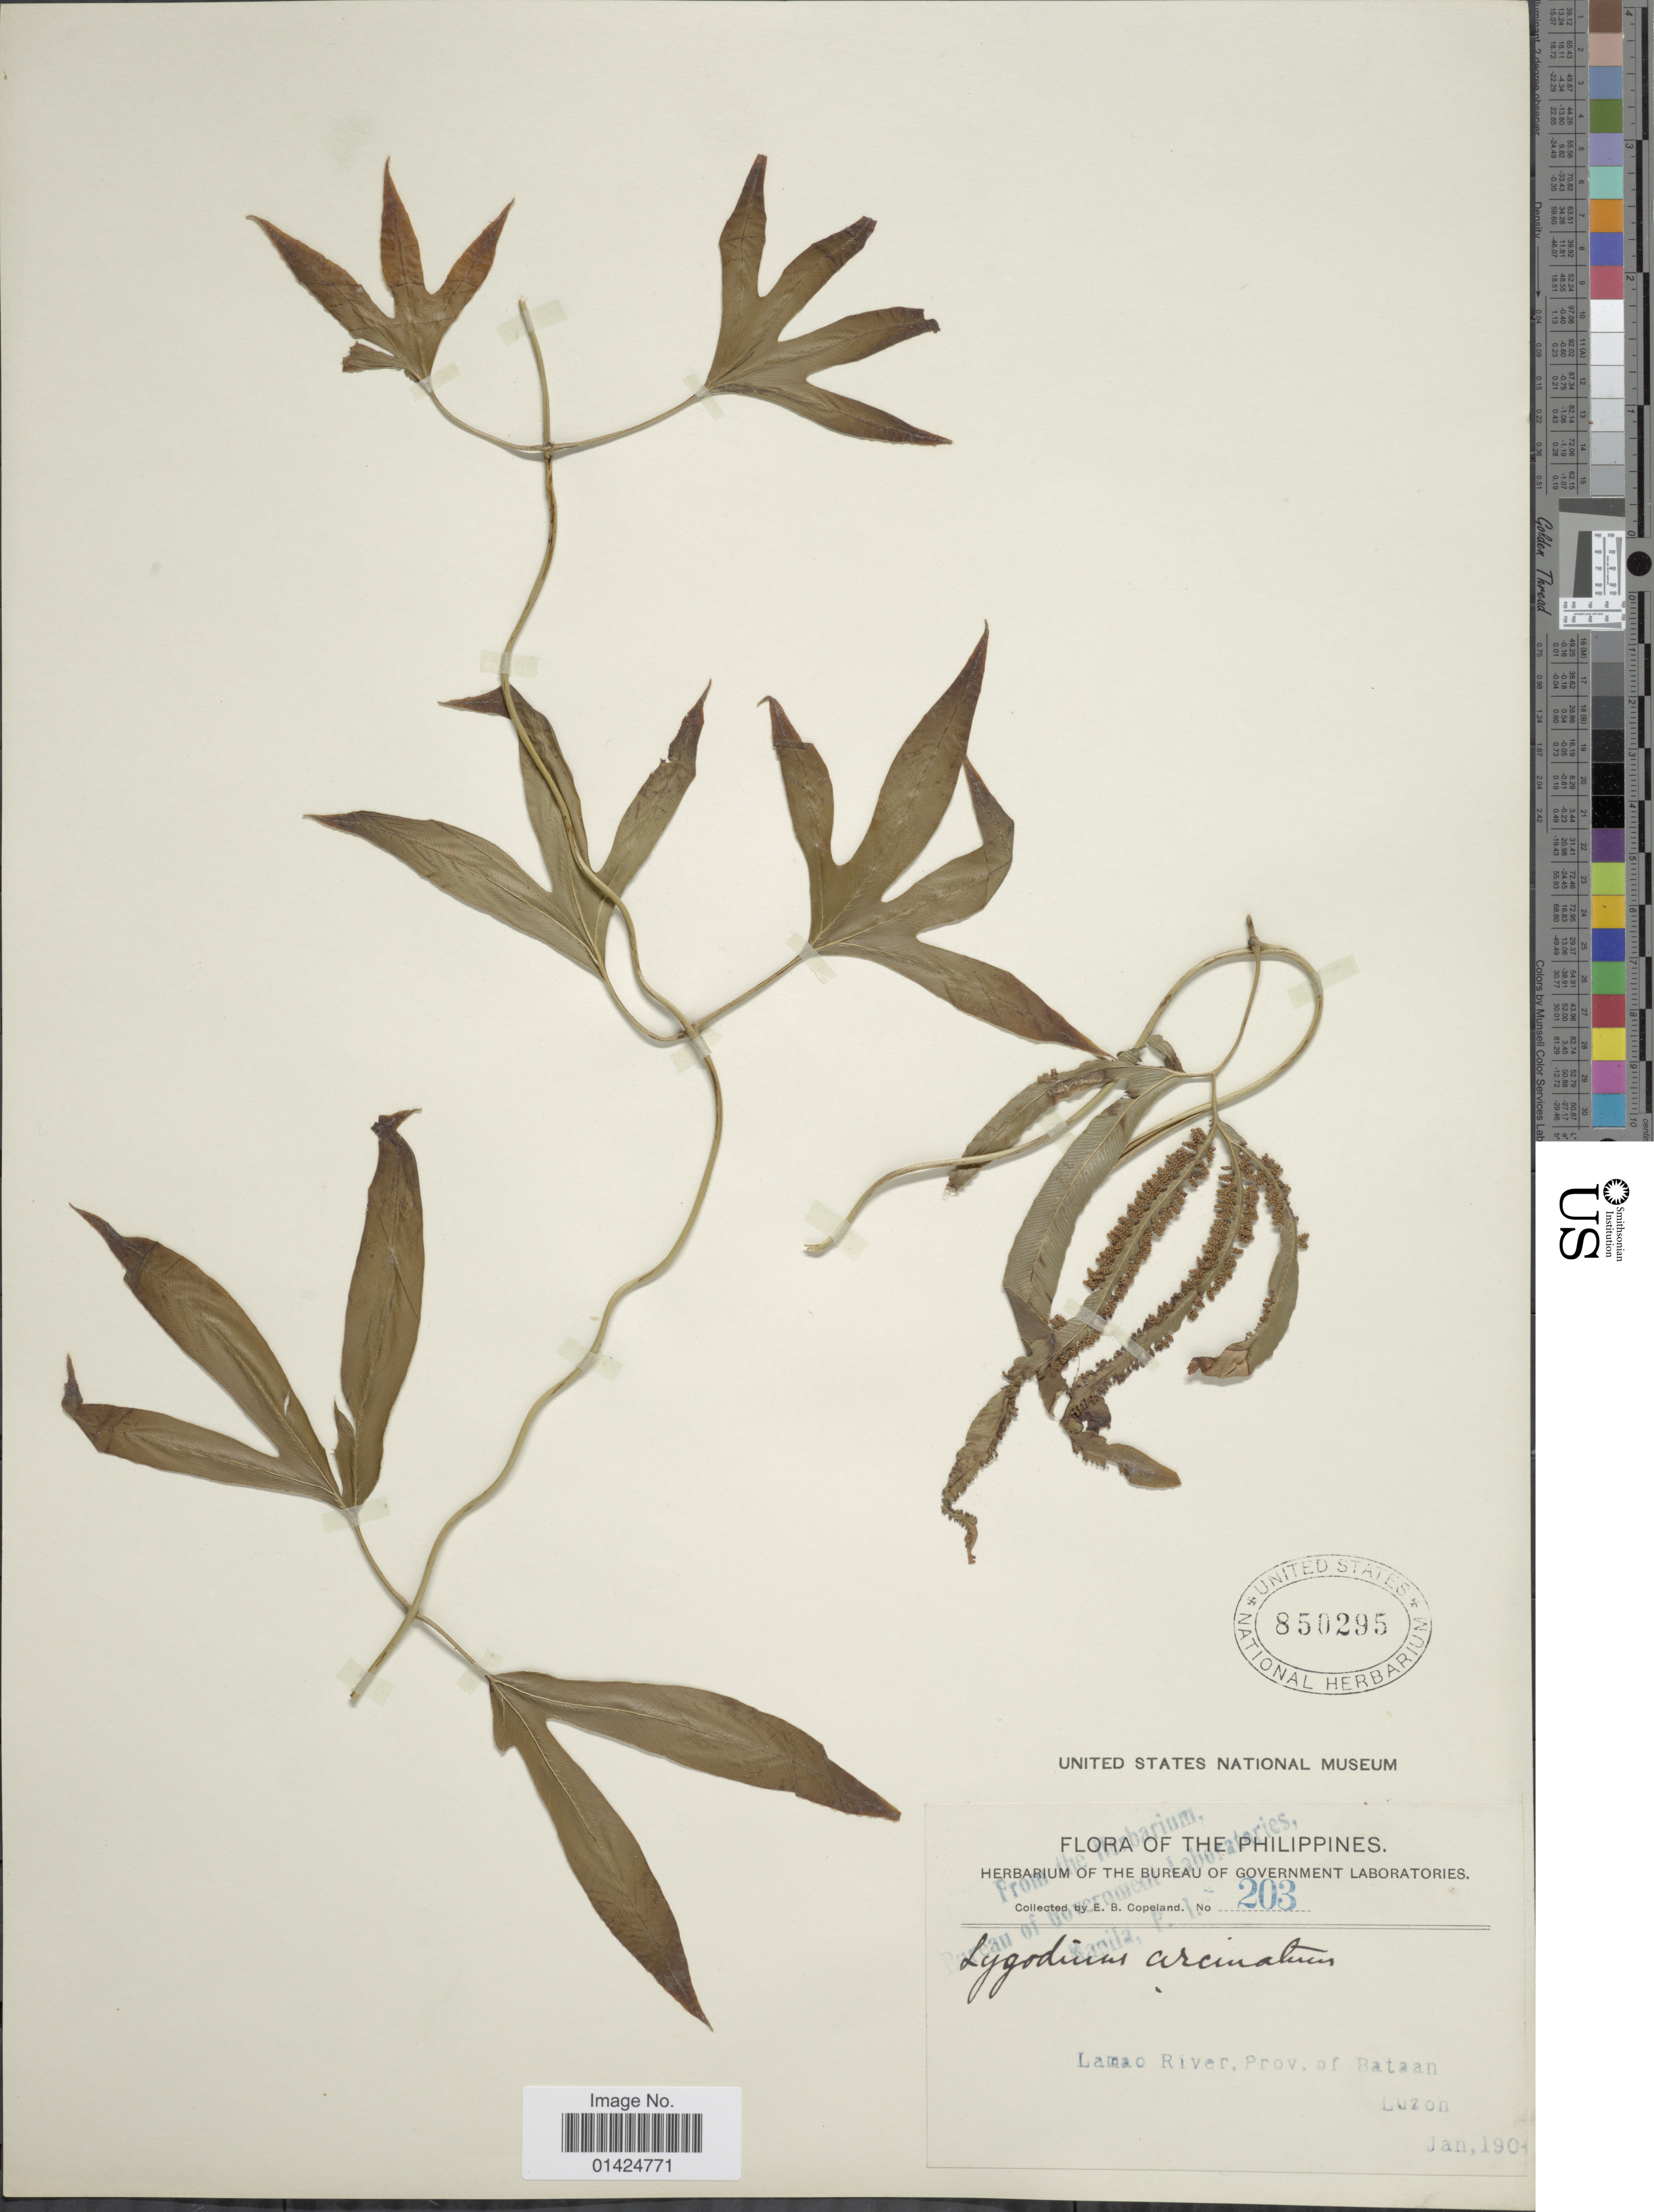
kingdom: Plantae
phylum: Tracheophyta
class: Polypodiopsida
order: Schizaeales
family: Lygodiaceae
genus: Lygodium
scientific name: Lygodium circinnatum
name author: (Burm. f.) Sw.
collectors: E. B. Copeland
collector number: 203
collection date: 1904-01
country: Philippines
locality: Lamao River, Prov. of Bataan, Luzon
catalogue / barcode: US 850295